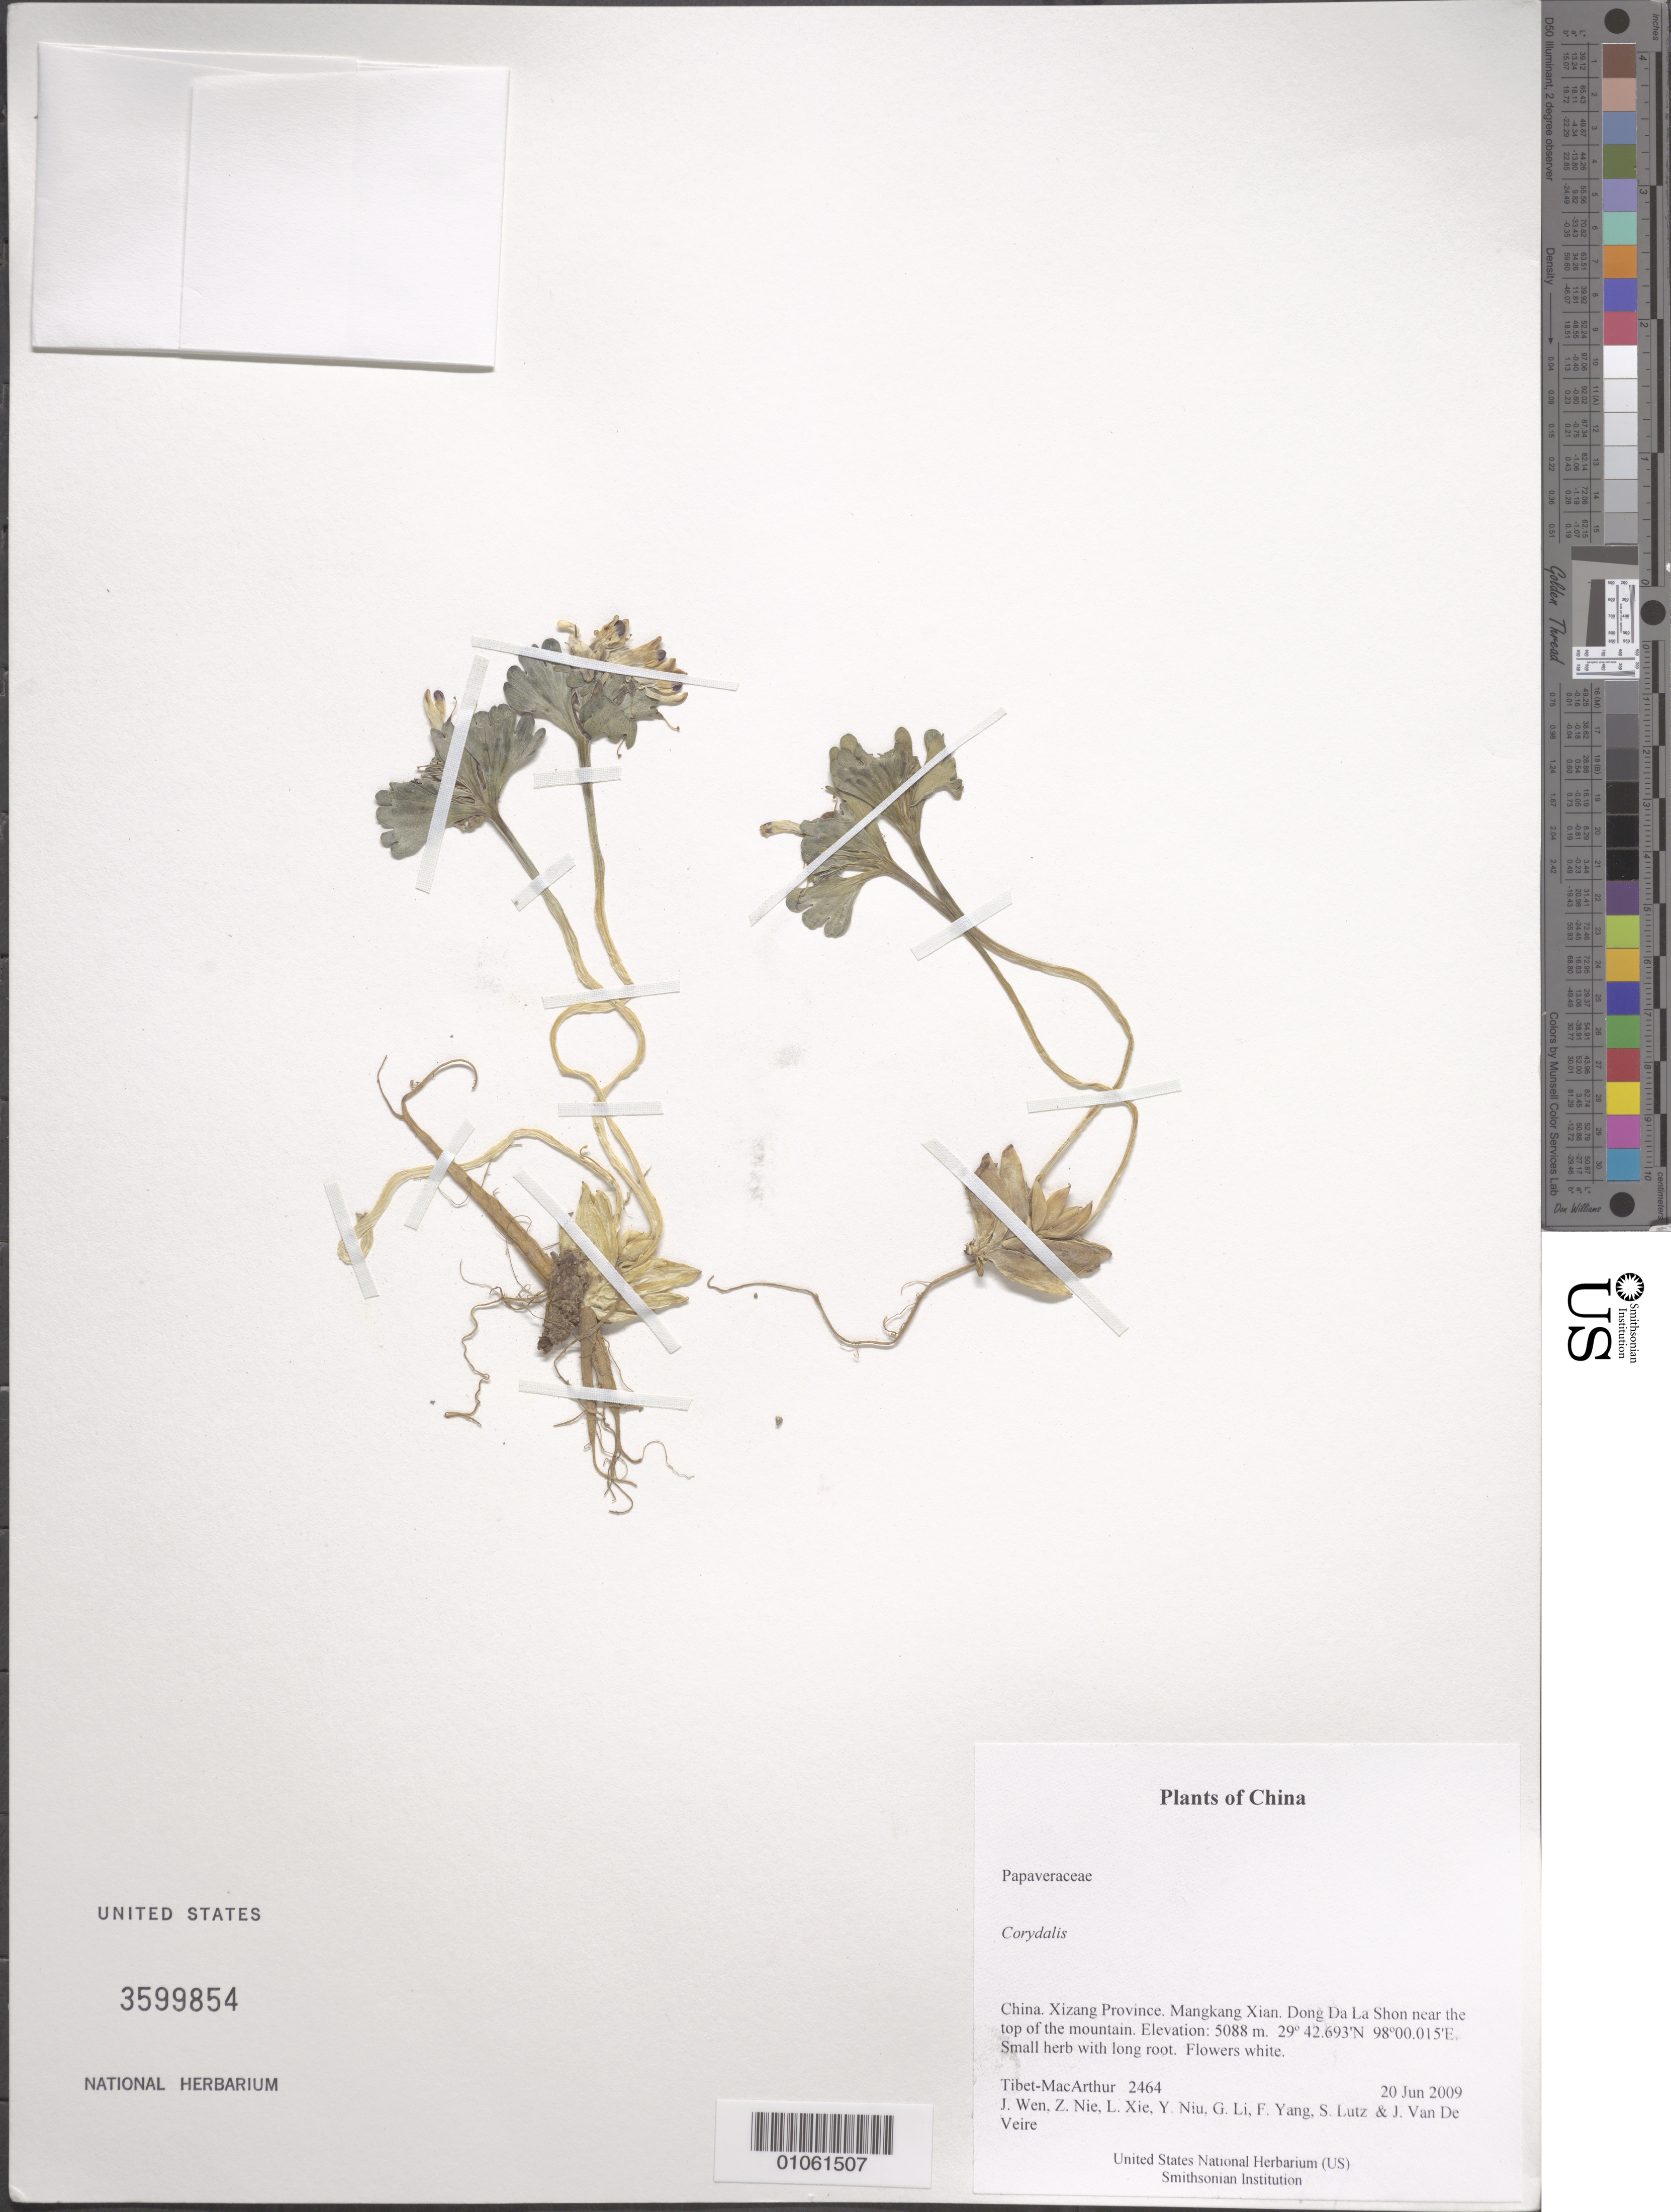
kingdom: Plantae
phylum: Tracheophyta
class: Magnoliopsida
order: Ranunculales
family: Papaveraceae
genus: Corydalis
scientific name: Corydalis sp.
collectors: Tibet-MacArthur, J. Wen, Z. Nie, L. Xie, Y. Niu, G. Li, F. Yang, S. Lutz & J. Van De Veire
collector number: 2464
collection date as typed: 20 Jun 2009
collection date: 2009-06-20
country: China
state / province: Xizang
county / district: Mangkang Xian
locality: Dong Da La Shon near the top of the mountain.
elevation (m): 5088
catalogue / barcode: US 3599854